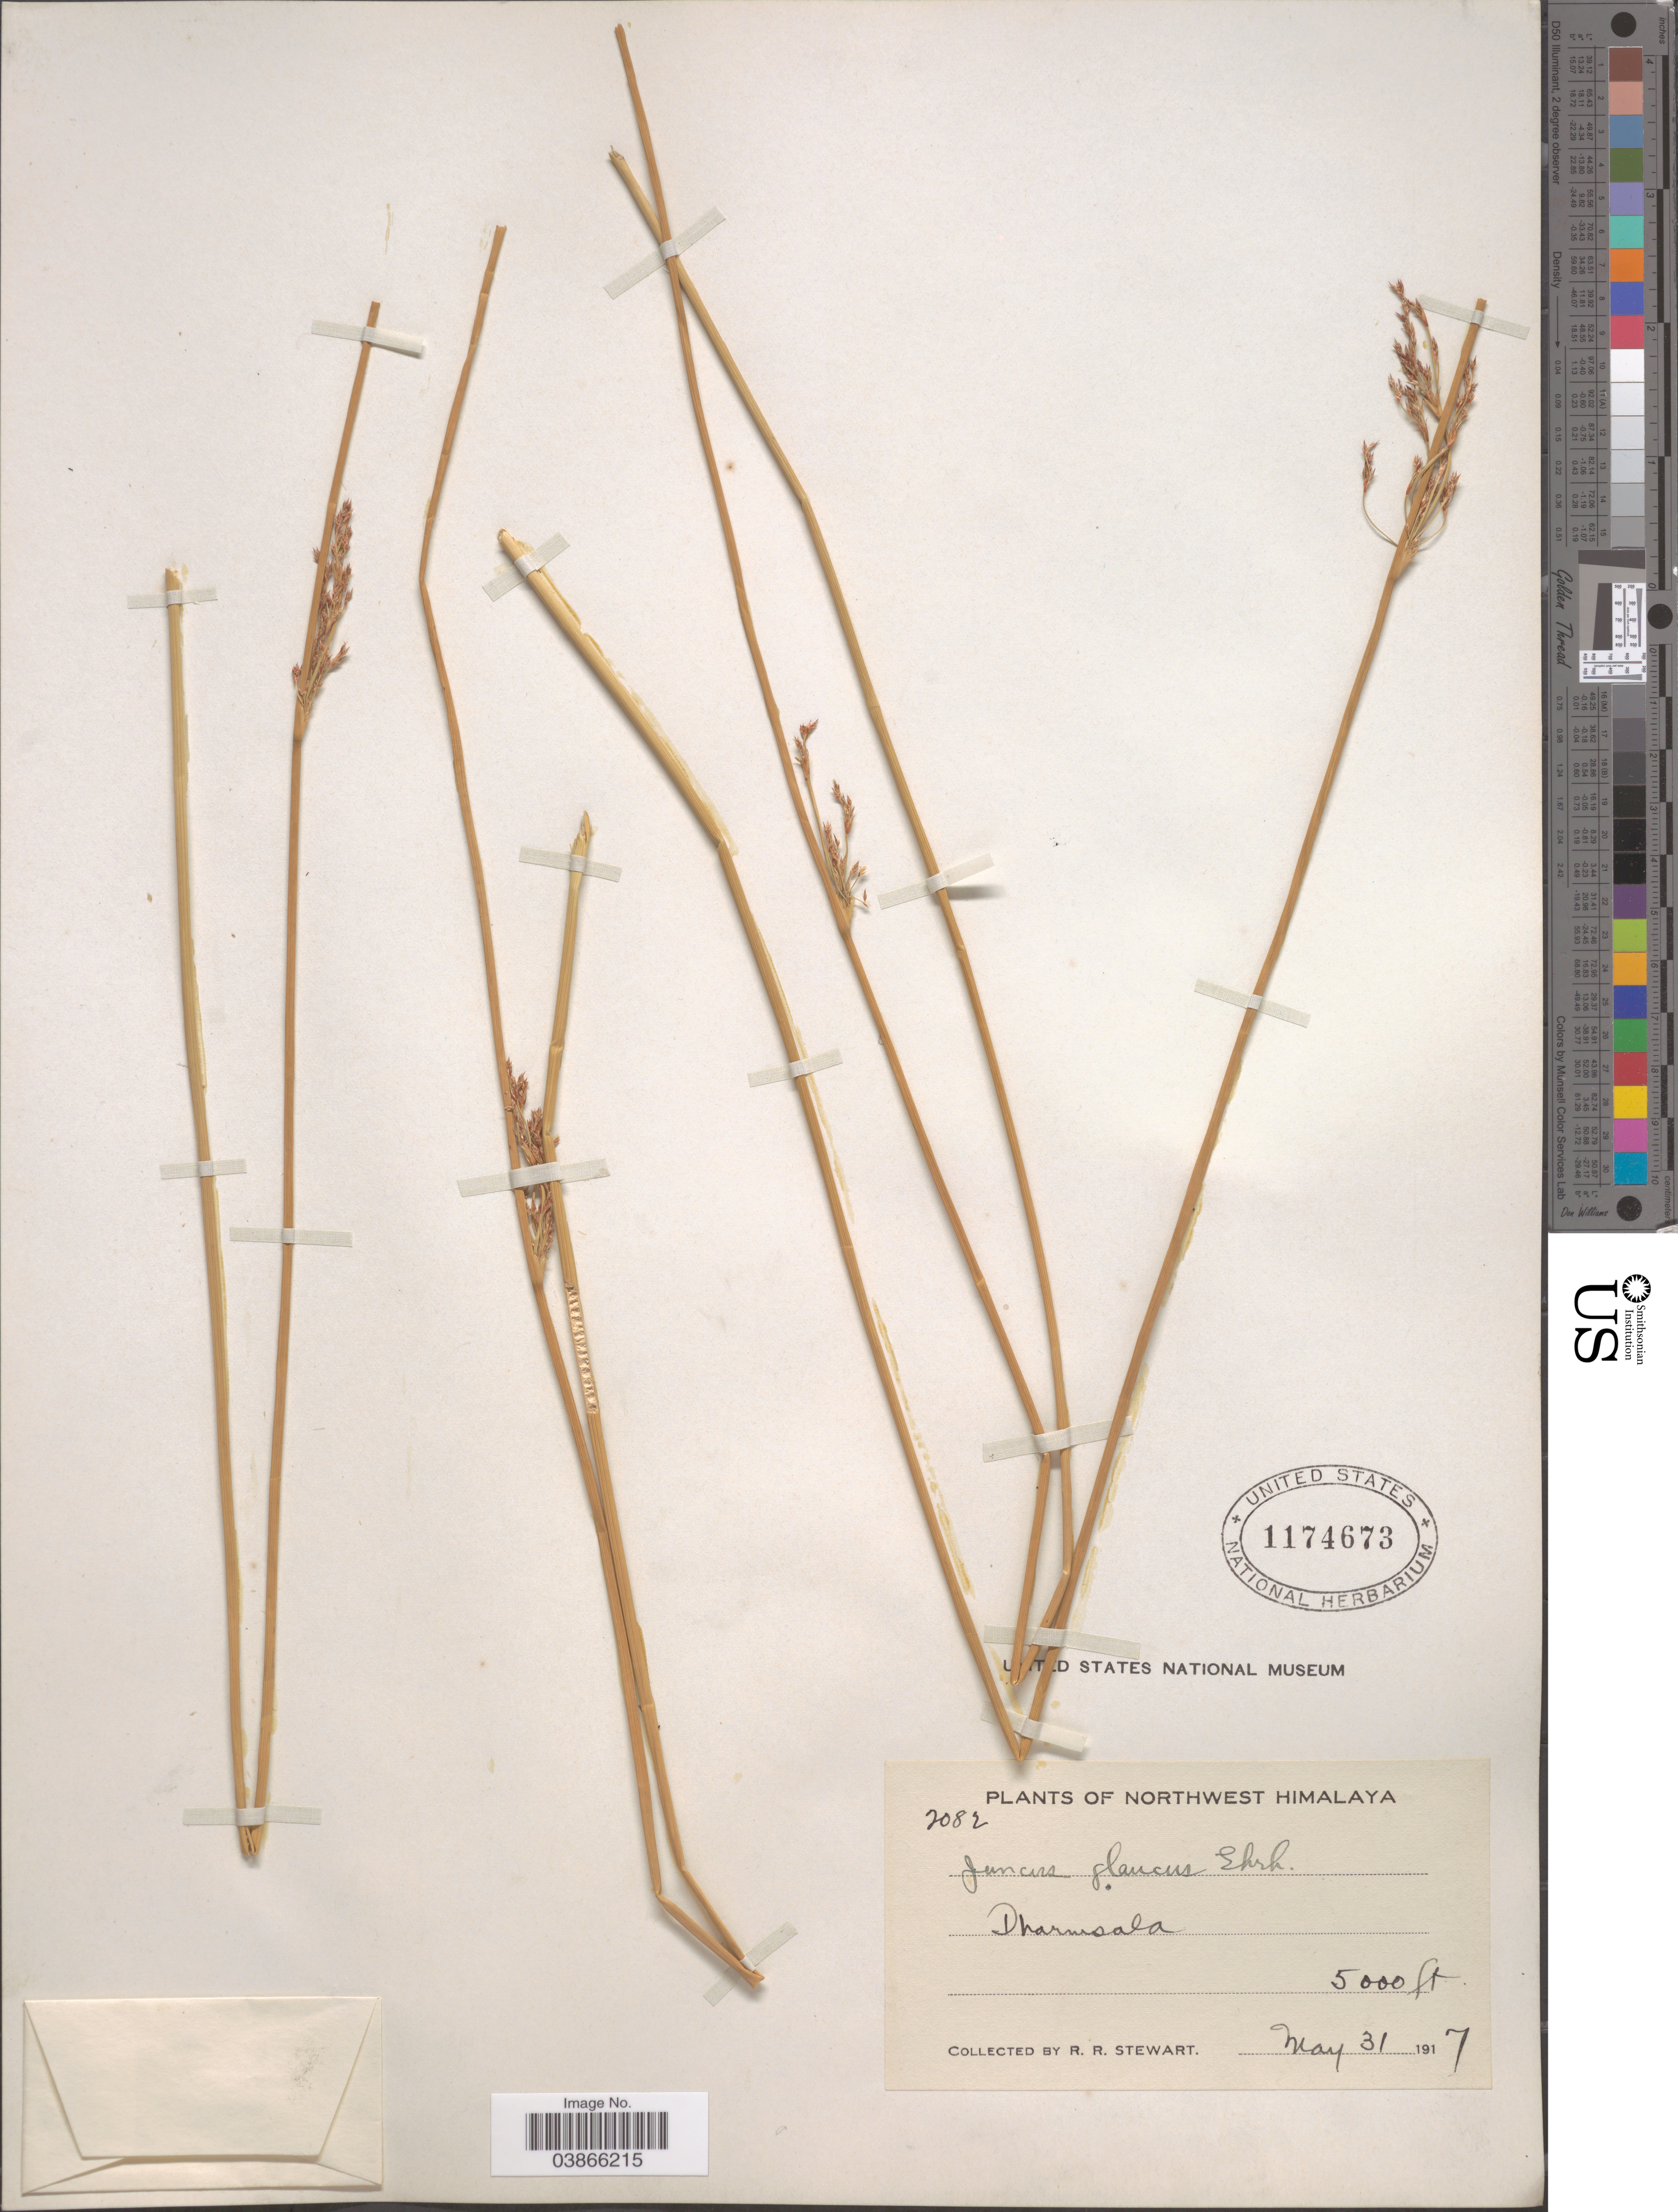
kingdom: Plantae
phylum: Tracheophyta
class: Liliopsida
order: Poales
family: Juncaceae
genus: Juncus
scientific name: Juncus glaucus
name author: Ehrh.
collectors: R. Stewart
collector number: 2082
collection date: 1917-05-31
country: India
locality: Northwest Himalaya. Dharmsala.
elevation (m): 1524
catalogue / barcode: US 1174673